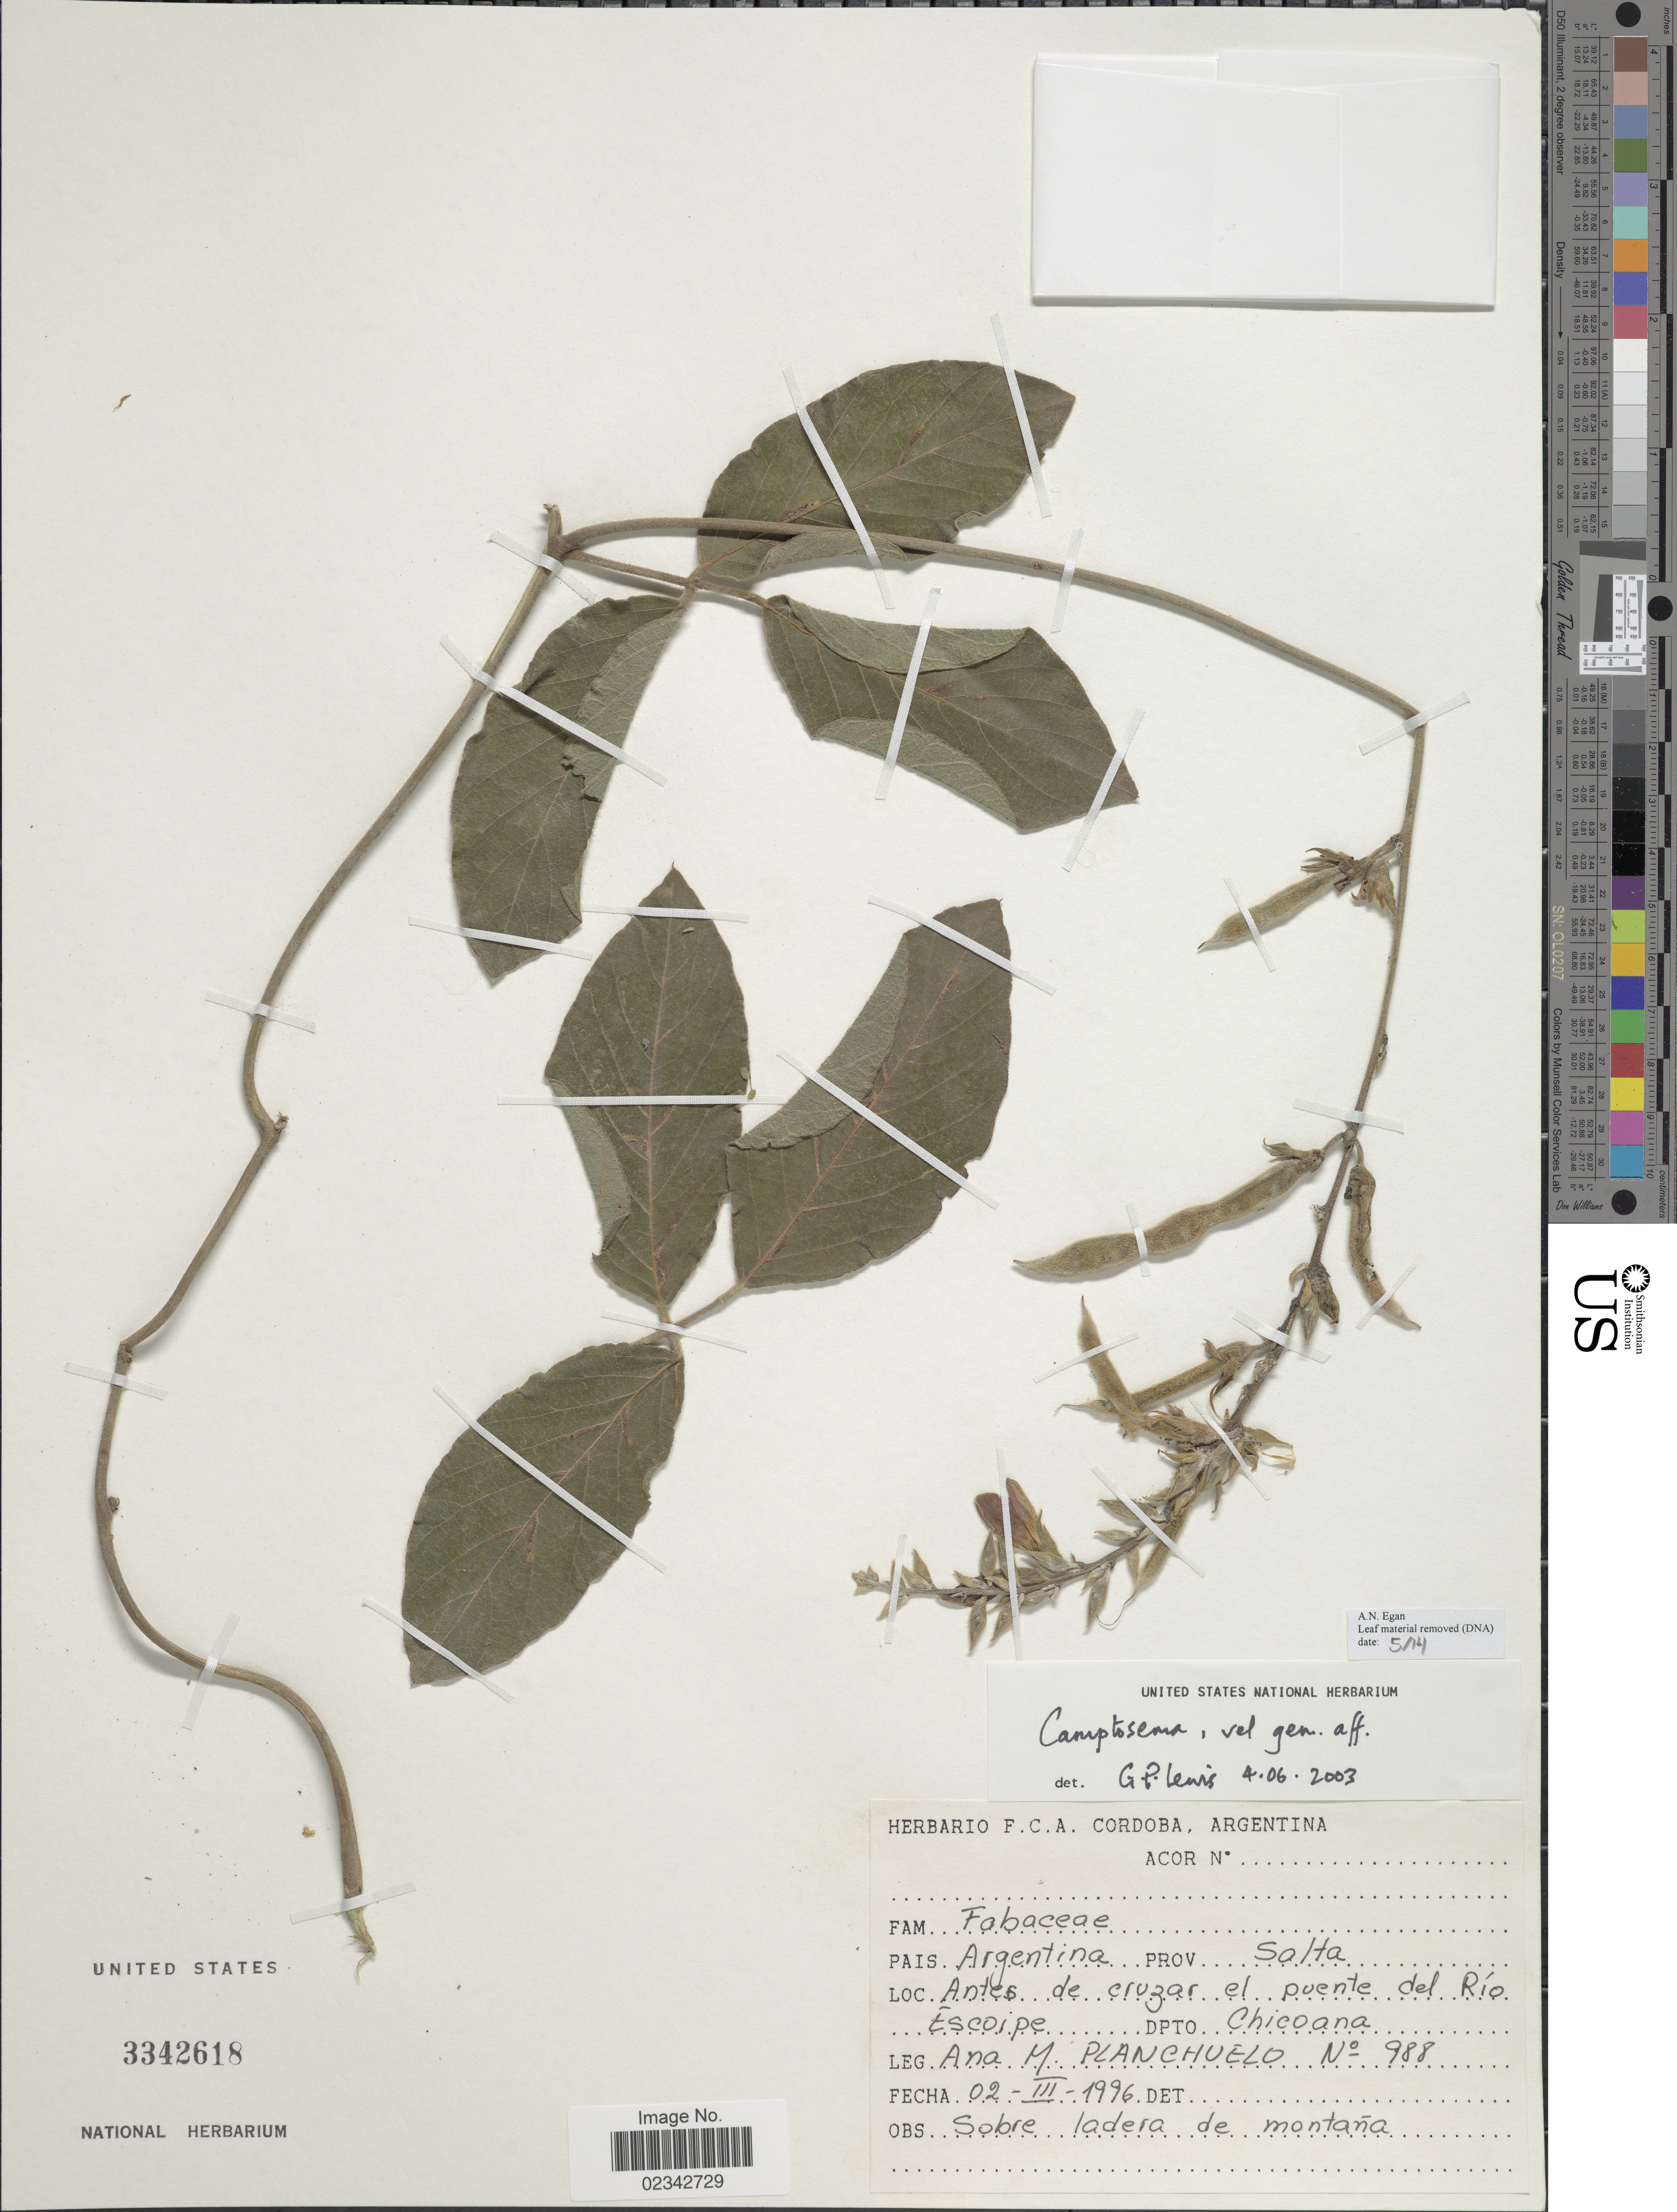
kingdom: Plantae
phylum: Tracheophyta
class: Magnoliopsida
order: Fabales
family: Fabaceae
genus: Camptosema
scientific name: Camptosema sp.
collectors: A. M. Planchuelo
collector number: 988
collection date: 1996-03-02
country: Argentina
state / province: Salta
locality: Antes de ciuzar el puente del Rio Escoipe, Dpto. Chicoana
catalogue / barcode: US 3342618